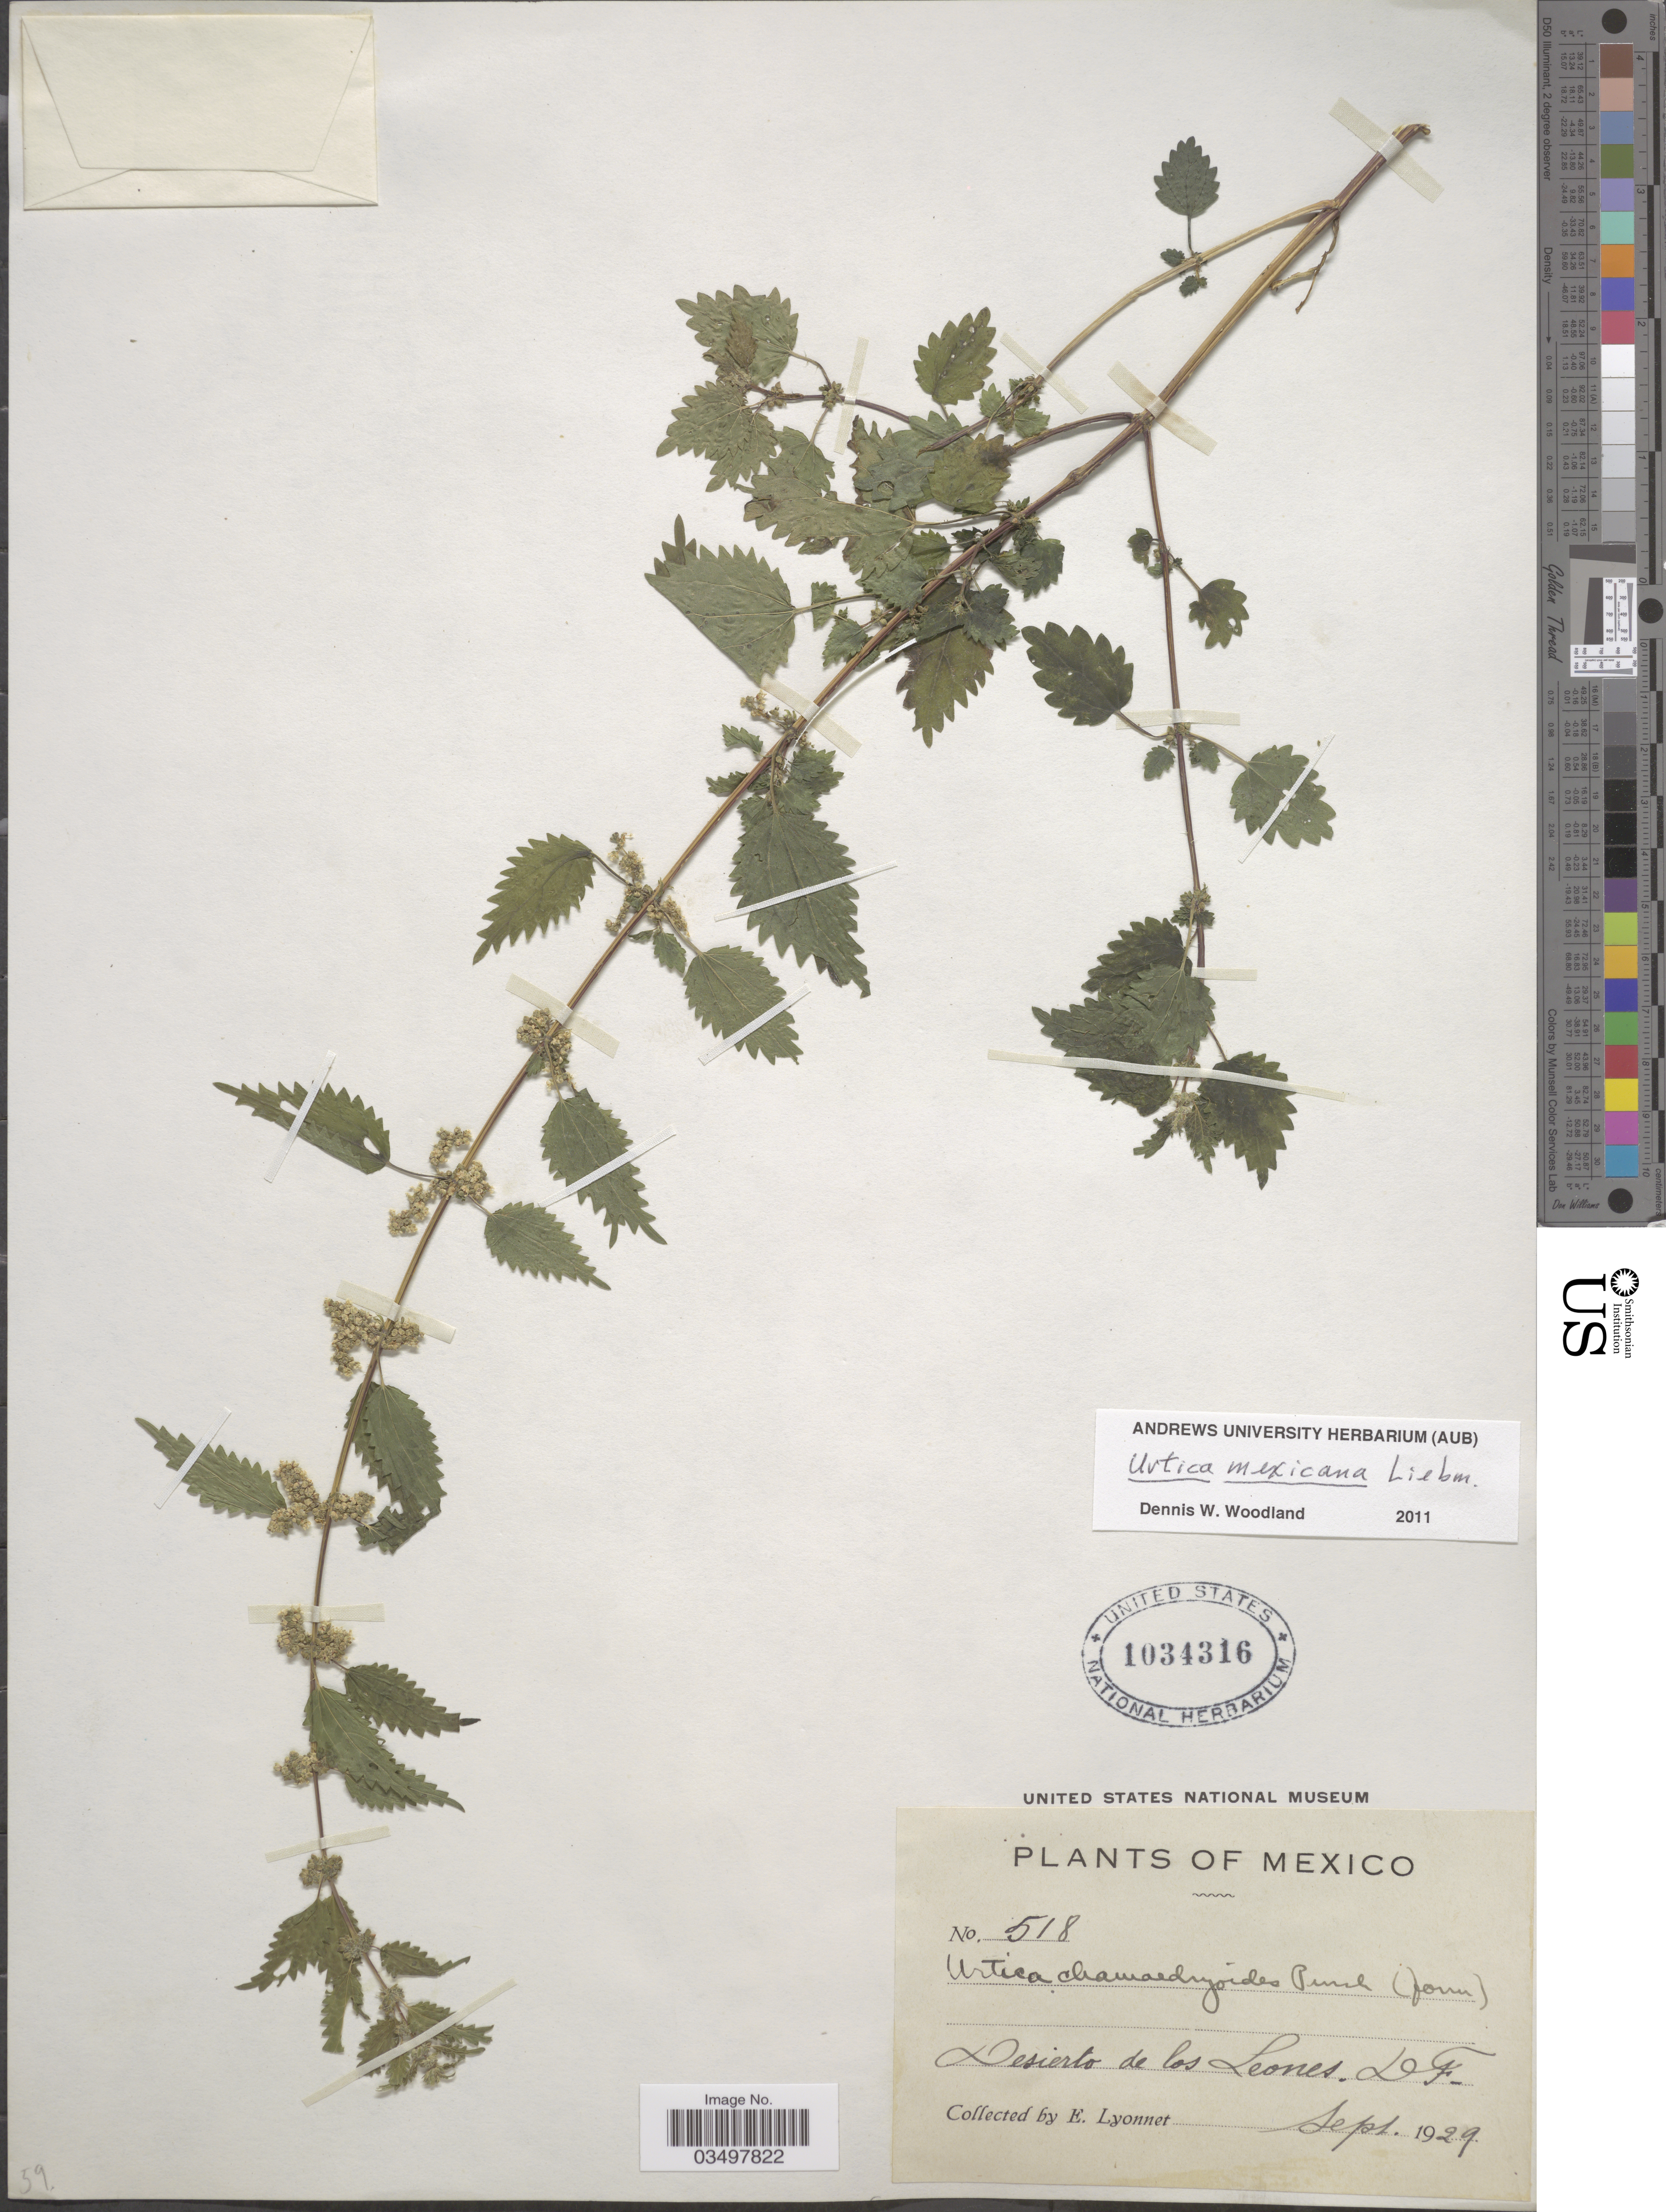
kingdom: Plantae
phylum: Tracheophyta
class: Magnoliopsida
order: Rosales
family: Urticaceae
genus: Urtica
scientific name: Urtica mexicana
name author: Liebm.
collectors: E. Lyonnet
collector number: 518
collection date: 1929-09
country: Mexico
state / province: Distrito Federal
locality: Desierto de los Leones. DF.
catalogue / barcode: US 1034316